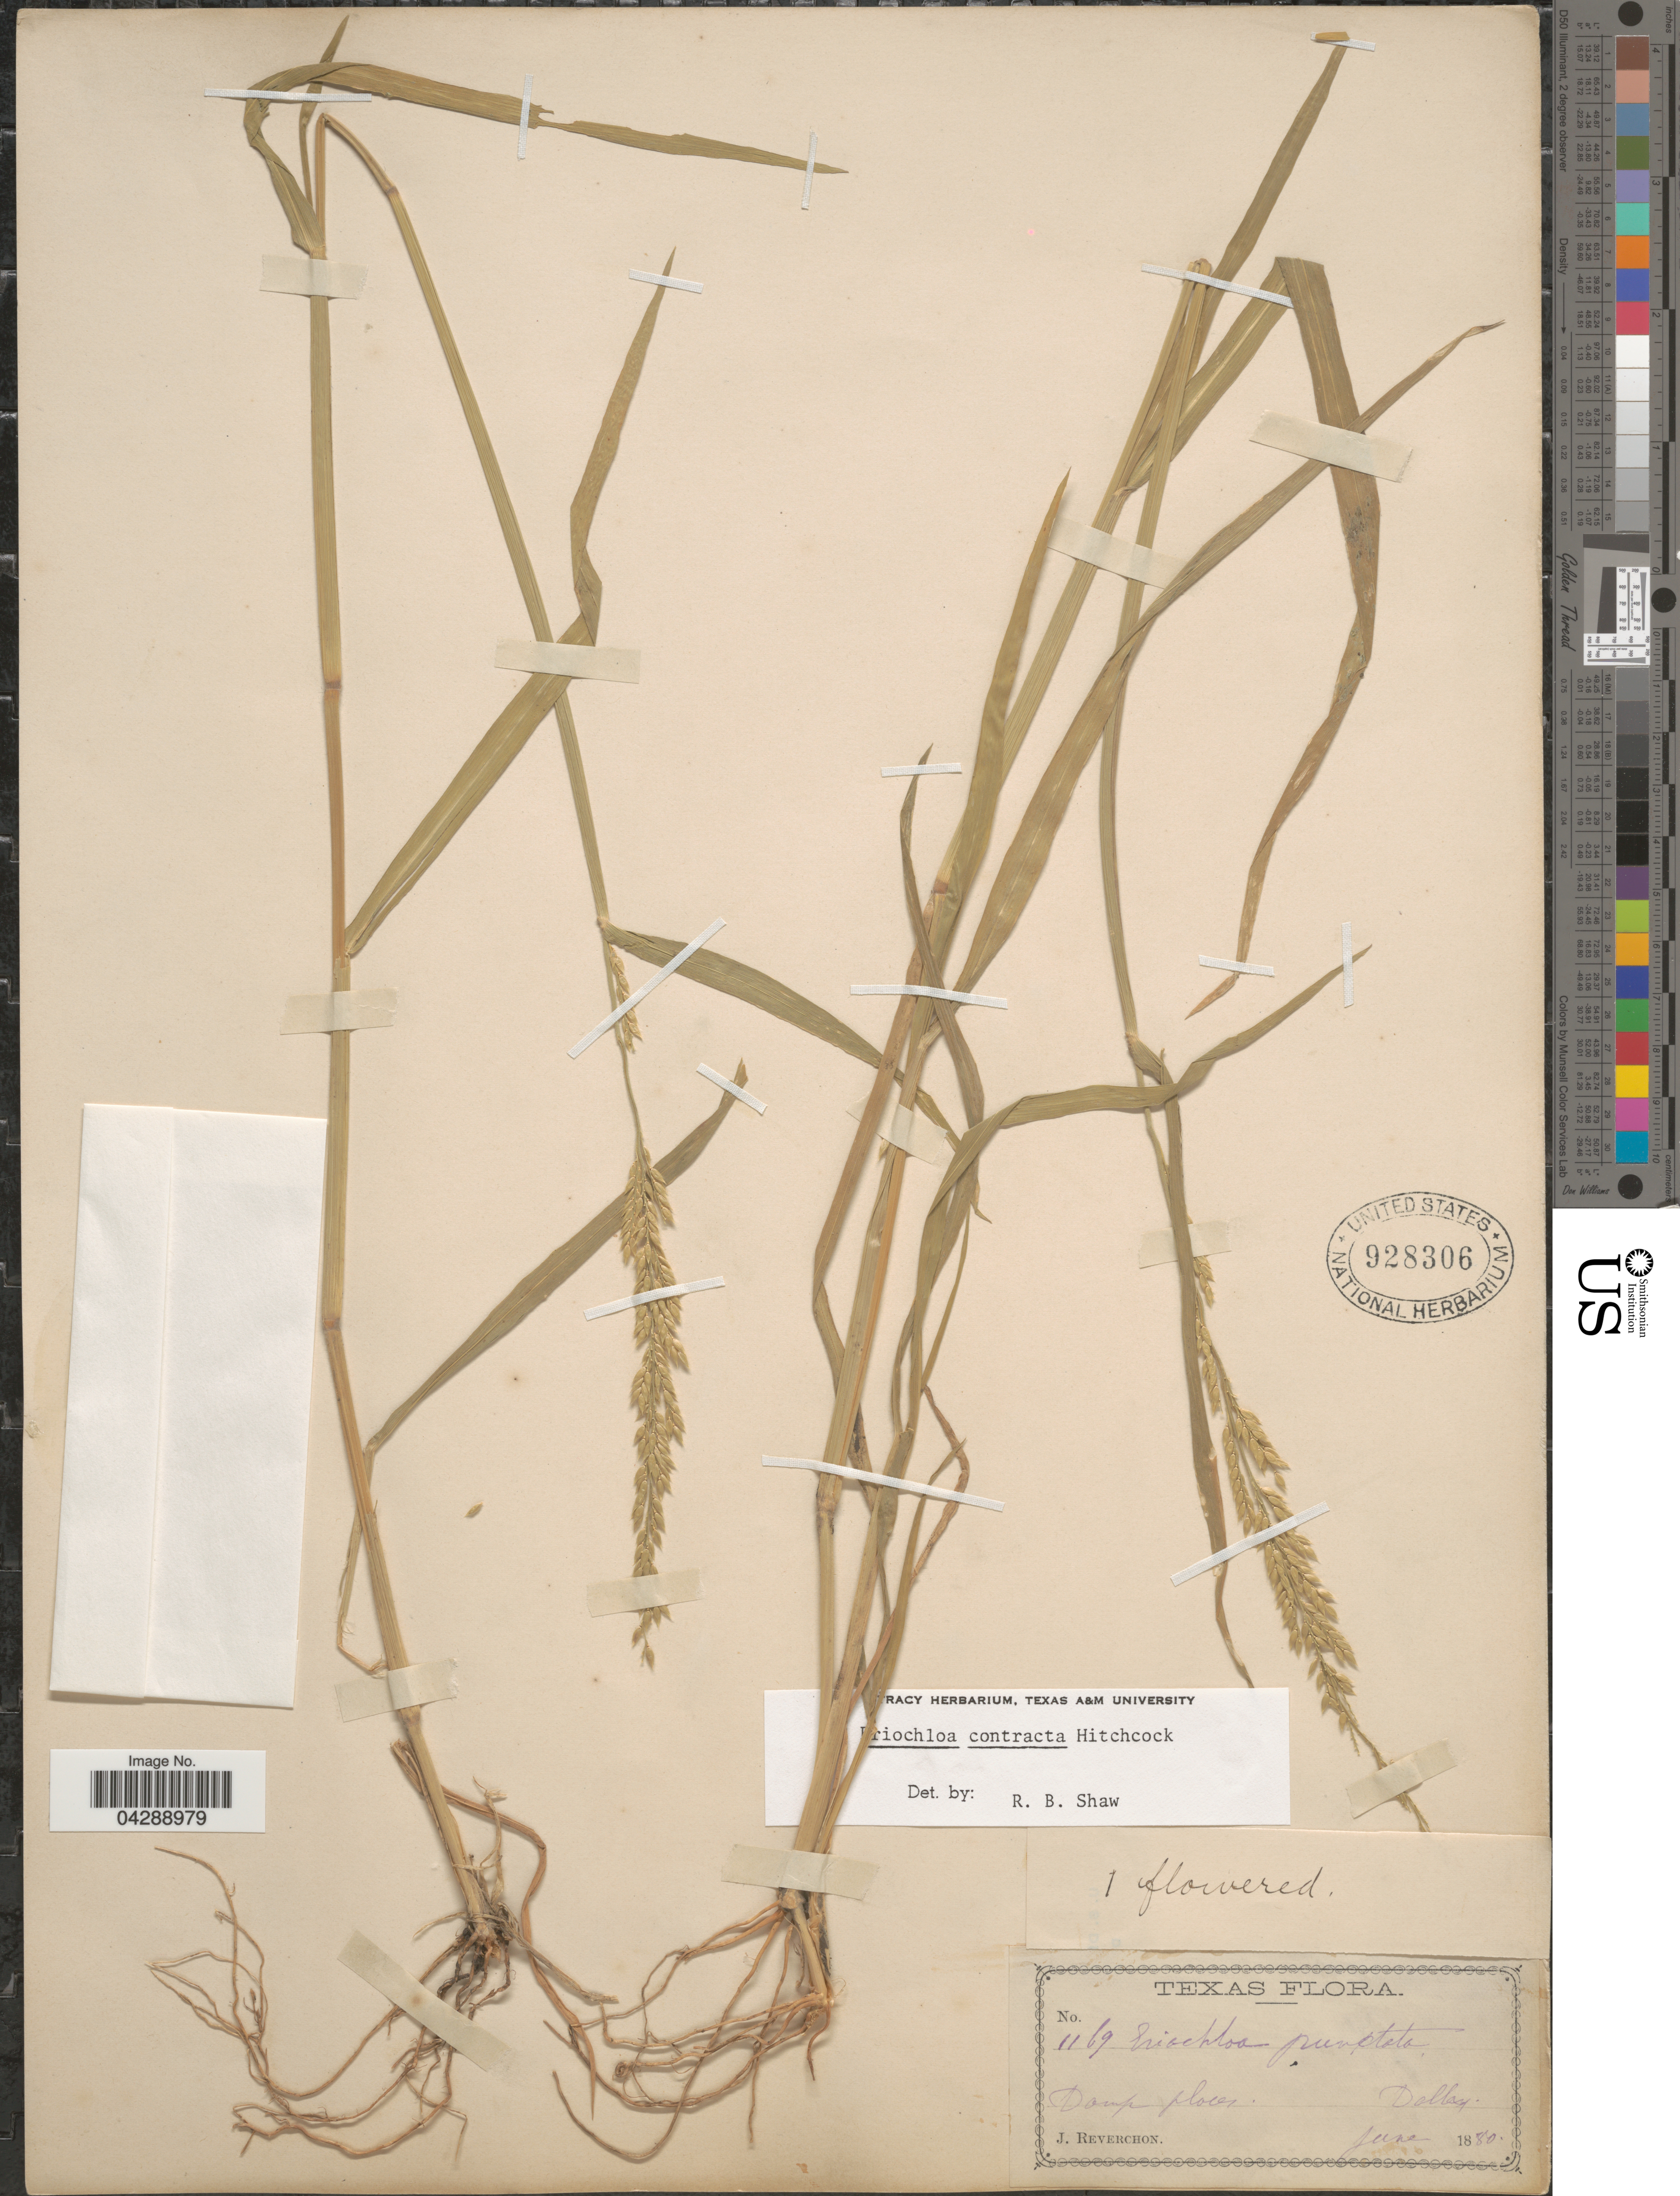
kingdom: Plantae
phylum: Tracheophyta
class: Liliopsida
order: Poales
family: Poaceae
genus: Eriochloa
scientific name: Eriochloa contracta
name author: Hitchc.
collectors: J. Reverchon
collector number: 1169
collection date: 1880-06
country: United States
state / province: Texas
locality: Dallas.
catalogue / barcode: US 928306